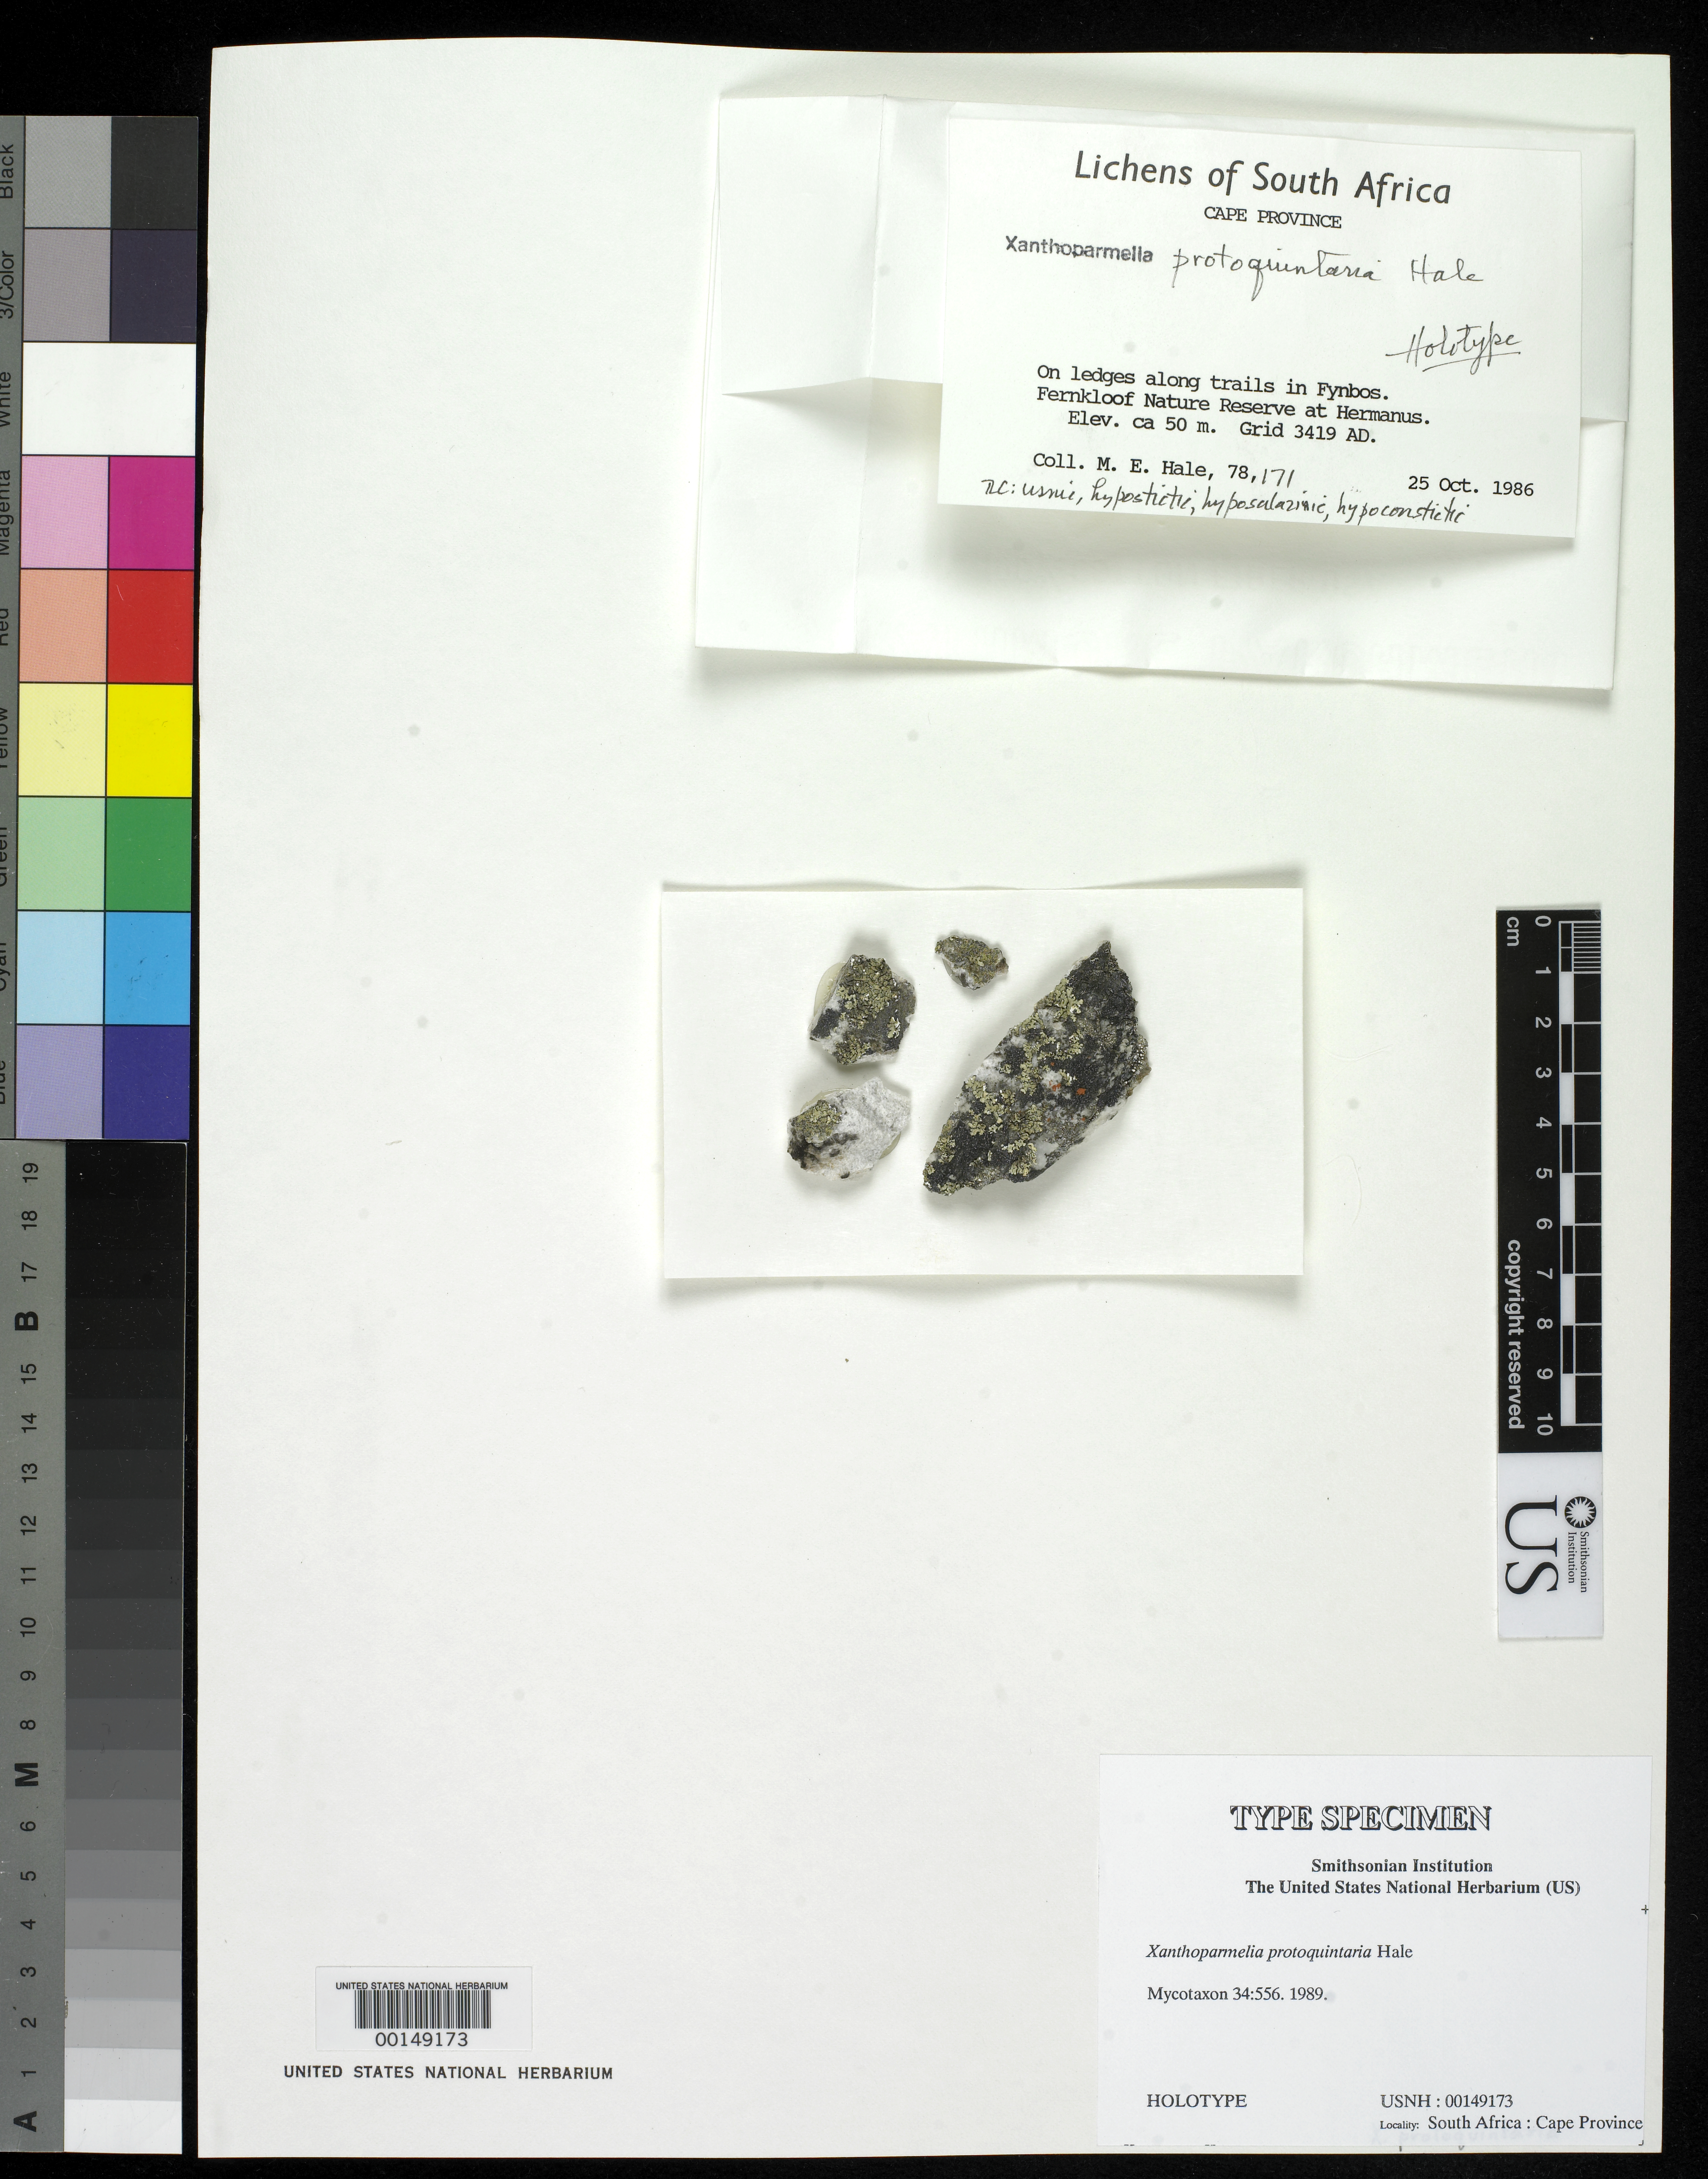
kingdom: Fungi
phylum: Ascomycota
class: Lecanoromycetes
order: Lecanorales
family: Parmeliaceae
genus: Xanthoparmelia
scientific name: Xanthoparmelia protoquintaria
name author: Hale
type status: Holotype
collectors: M. Hale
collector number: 78171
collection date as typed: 25 Oct 1986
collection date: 1986-10-25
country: South Africa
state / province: Western Cape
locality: Fernkloof Nature Reserve at Hermanus, Grid 3419 AD, on ledges along trails in fynbos.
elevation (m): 50